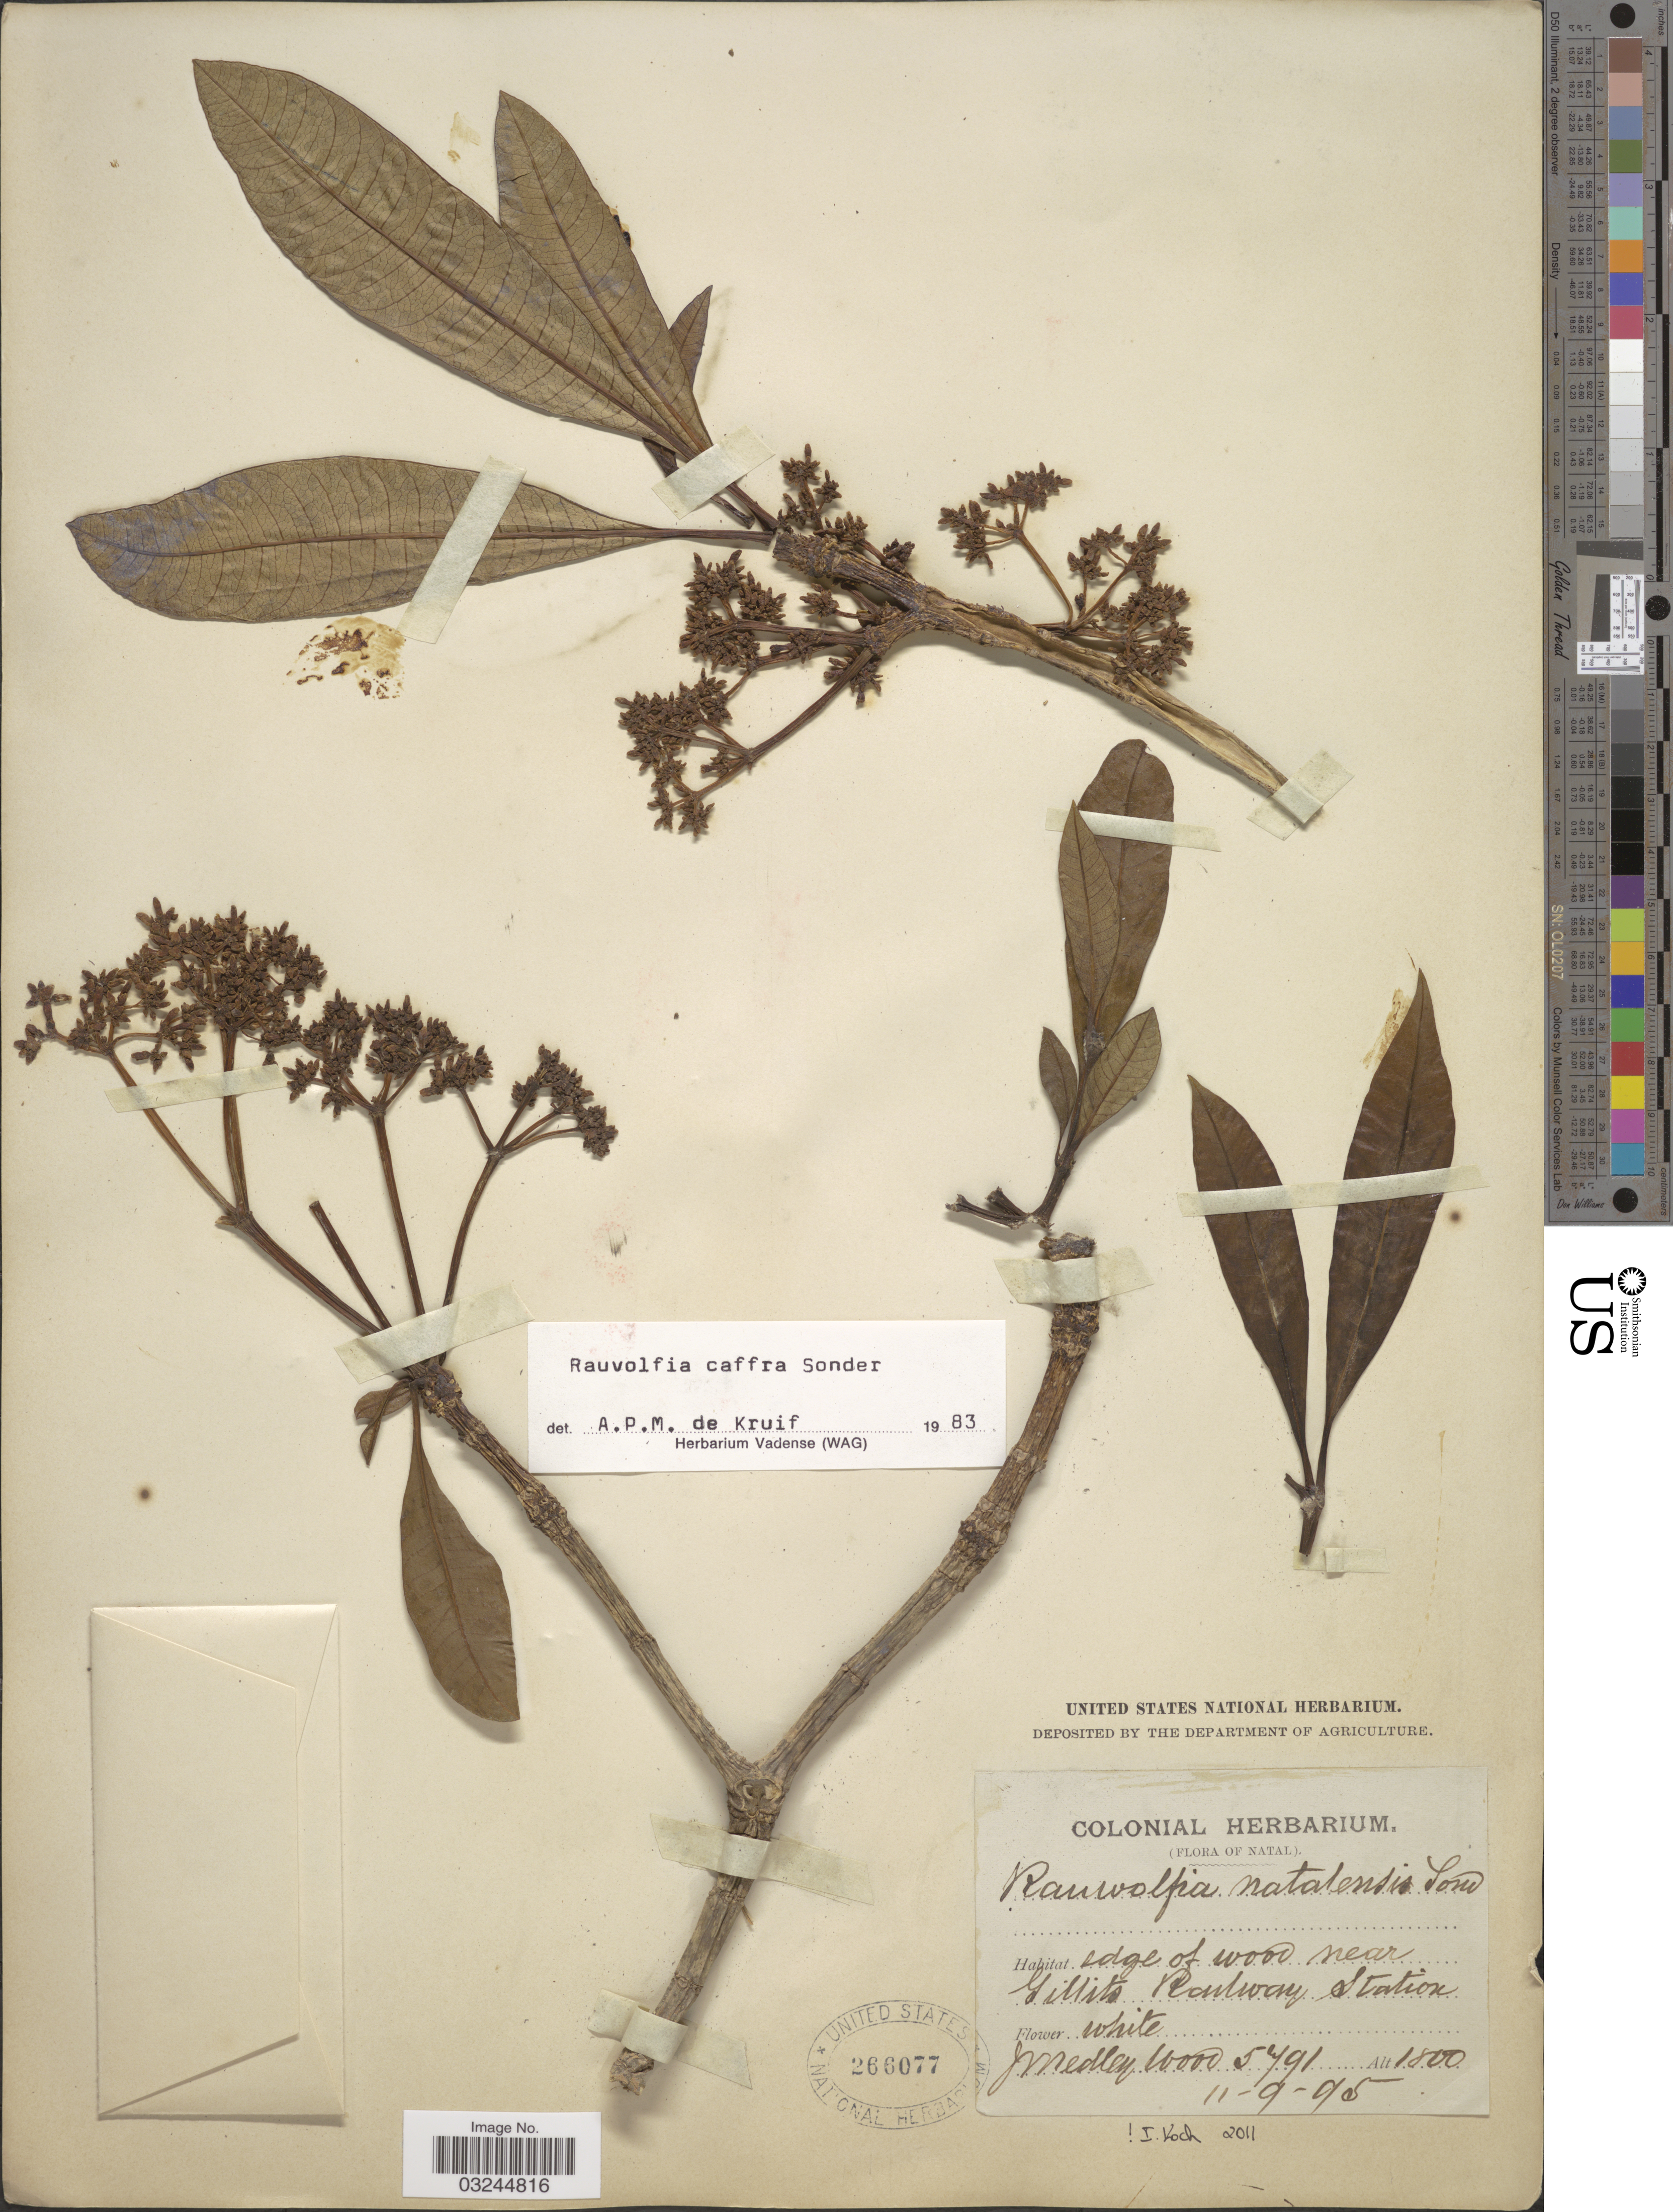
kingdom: Plantae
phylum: Tracheophyta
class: Magnoliopsida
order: Gentianales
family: Apocynaceae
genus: Rauvolfia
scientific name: Rauvolfia caffra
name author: Sond.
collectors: J. Medley Wood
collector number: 5791*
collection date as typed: Transcribed d/m/y: 11/9/95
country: South Africa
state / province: KwaZulu-Natal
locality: Natal, edge of wood near Gillits Railway Station.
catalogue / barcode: US 266077